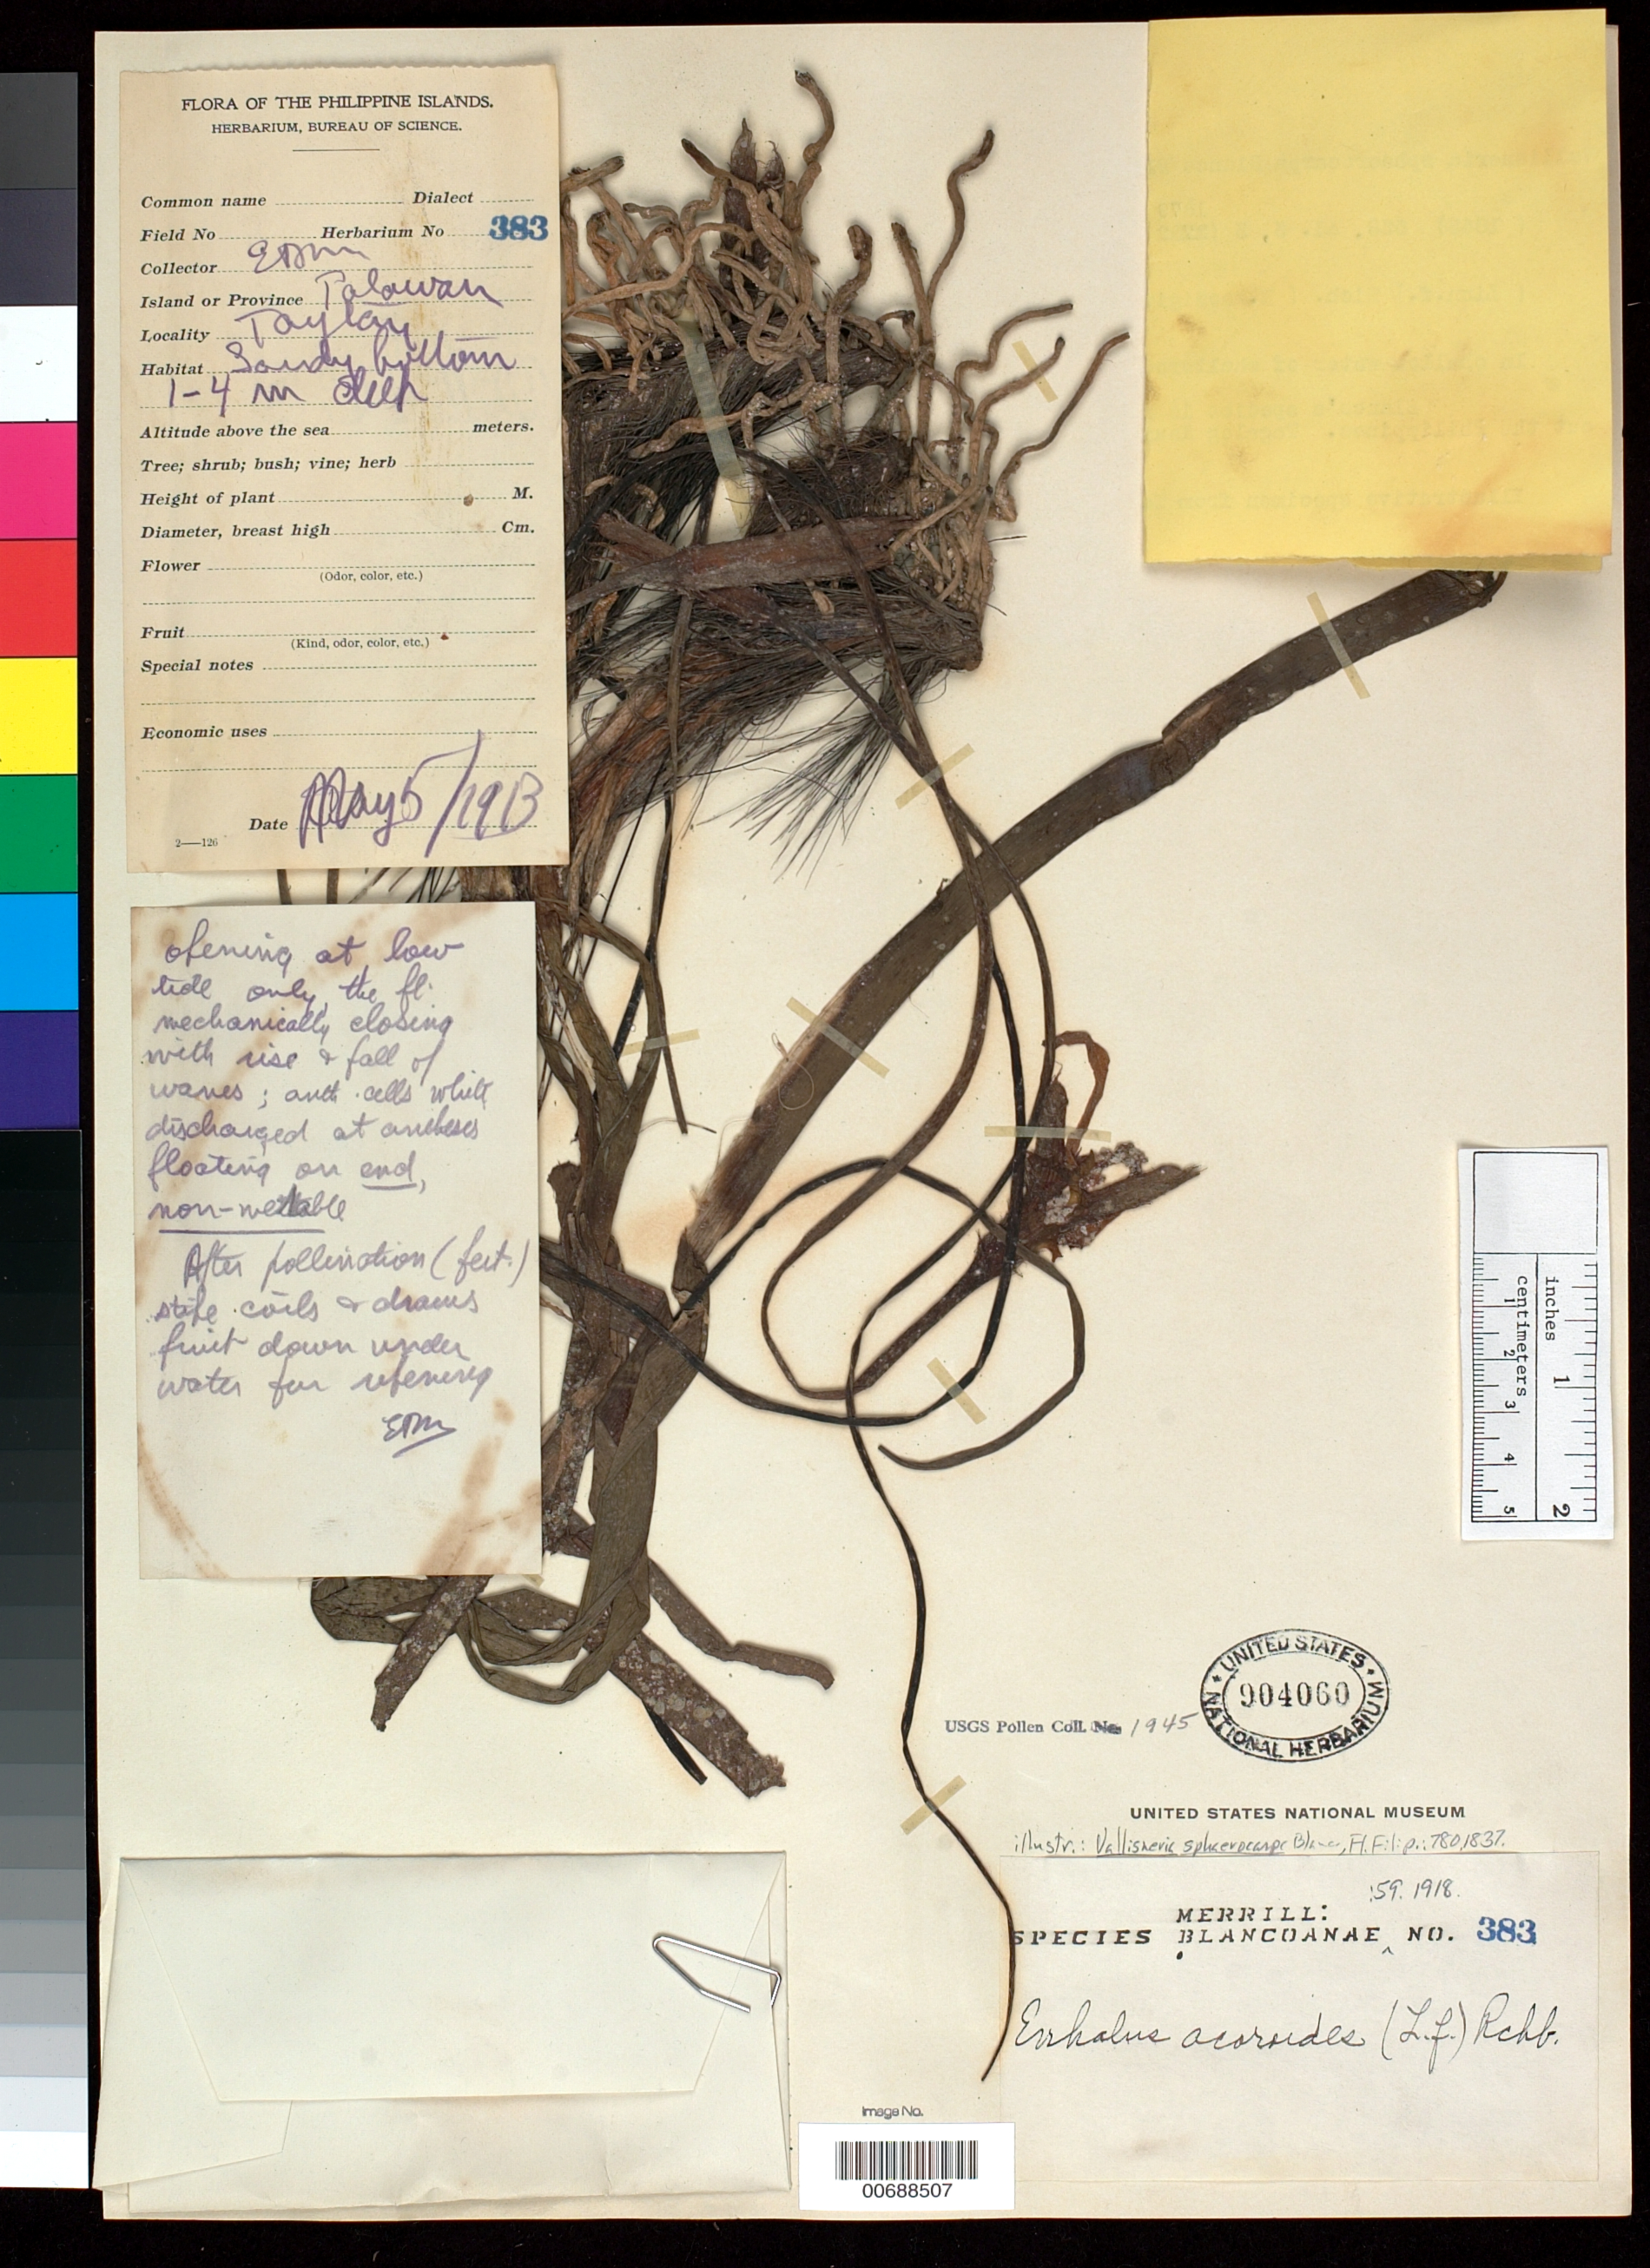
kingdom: Plantae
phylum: Tracheophyta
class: Liliopsida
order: Alismatales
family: Hydrocharitaceae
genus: Enhalus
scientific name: Enhalus acoroides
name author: (L. f.) Royle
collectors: E. D. Merrill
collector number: Sp. Blancoan. 0383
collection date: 1913-05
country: Philippines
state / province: Mimaropa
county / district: Palawan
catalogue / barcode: US 904060